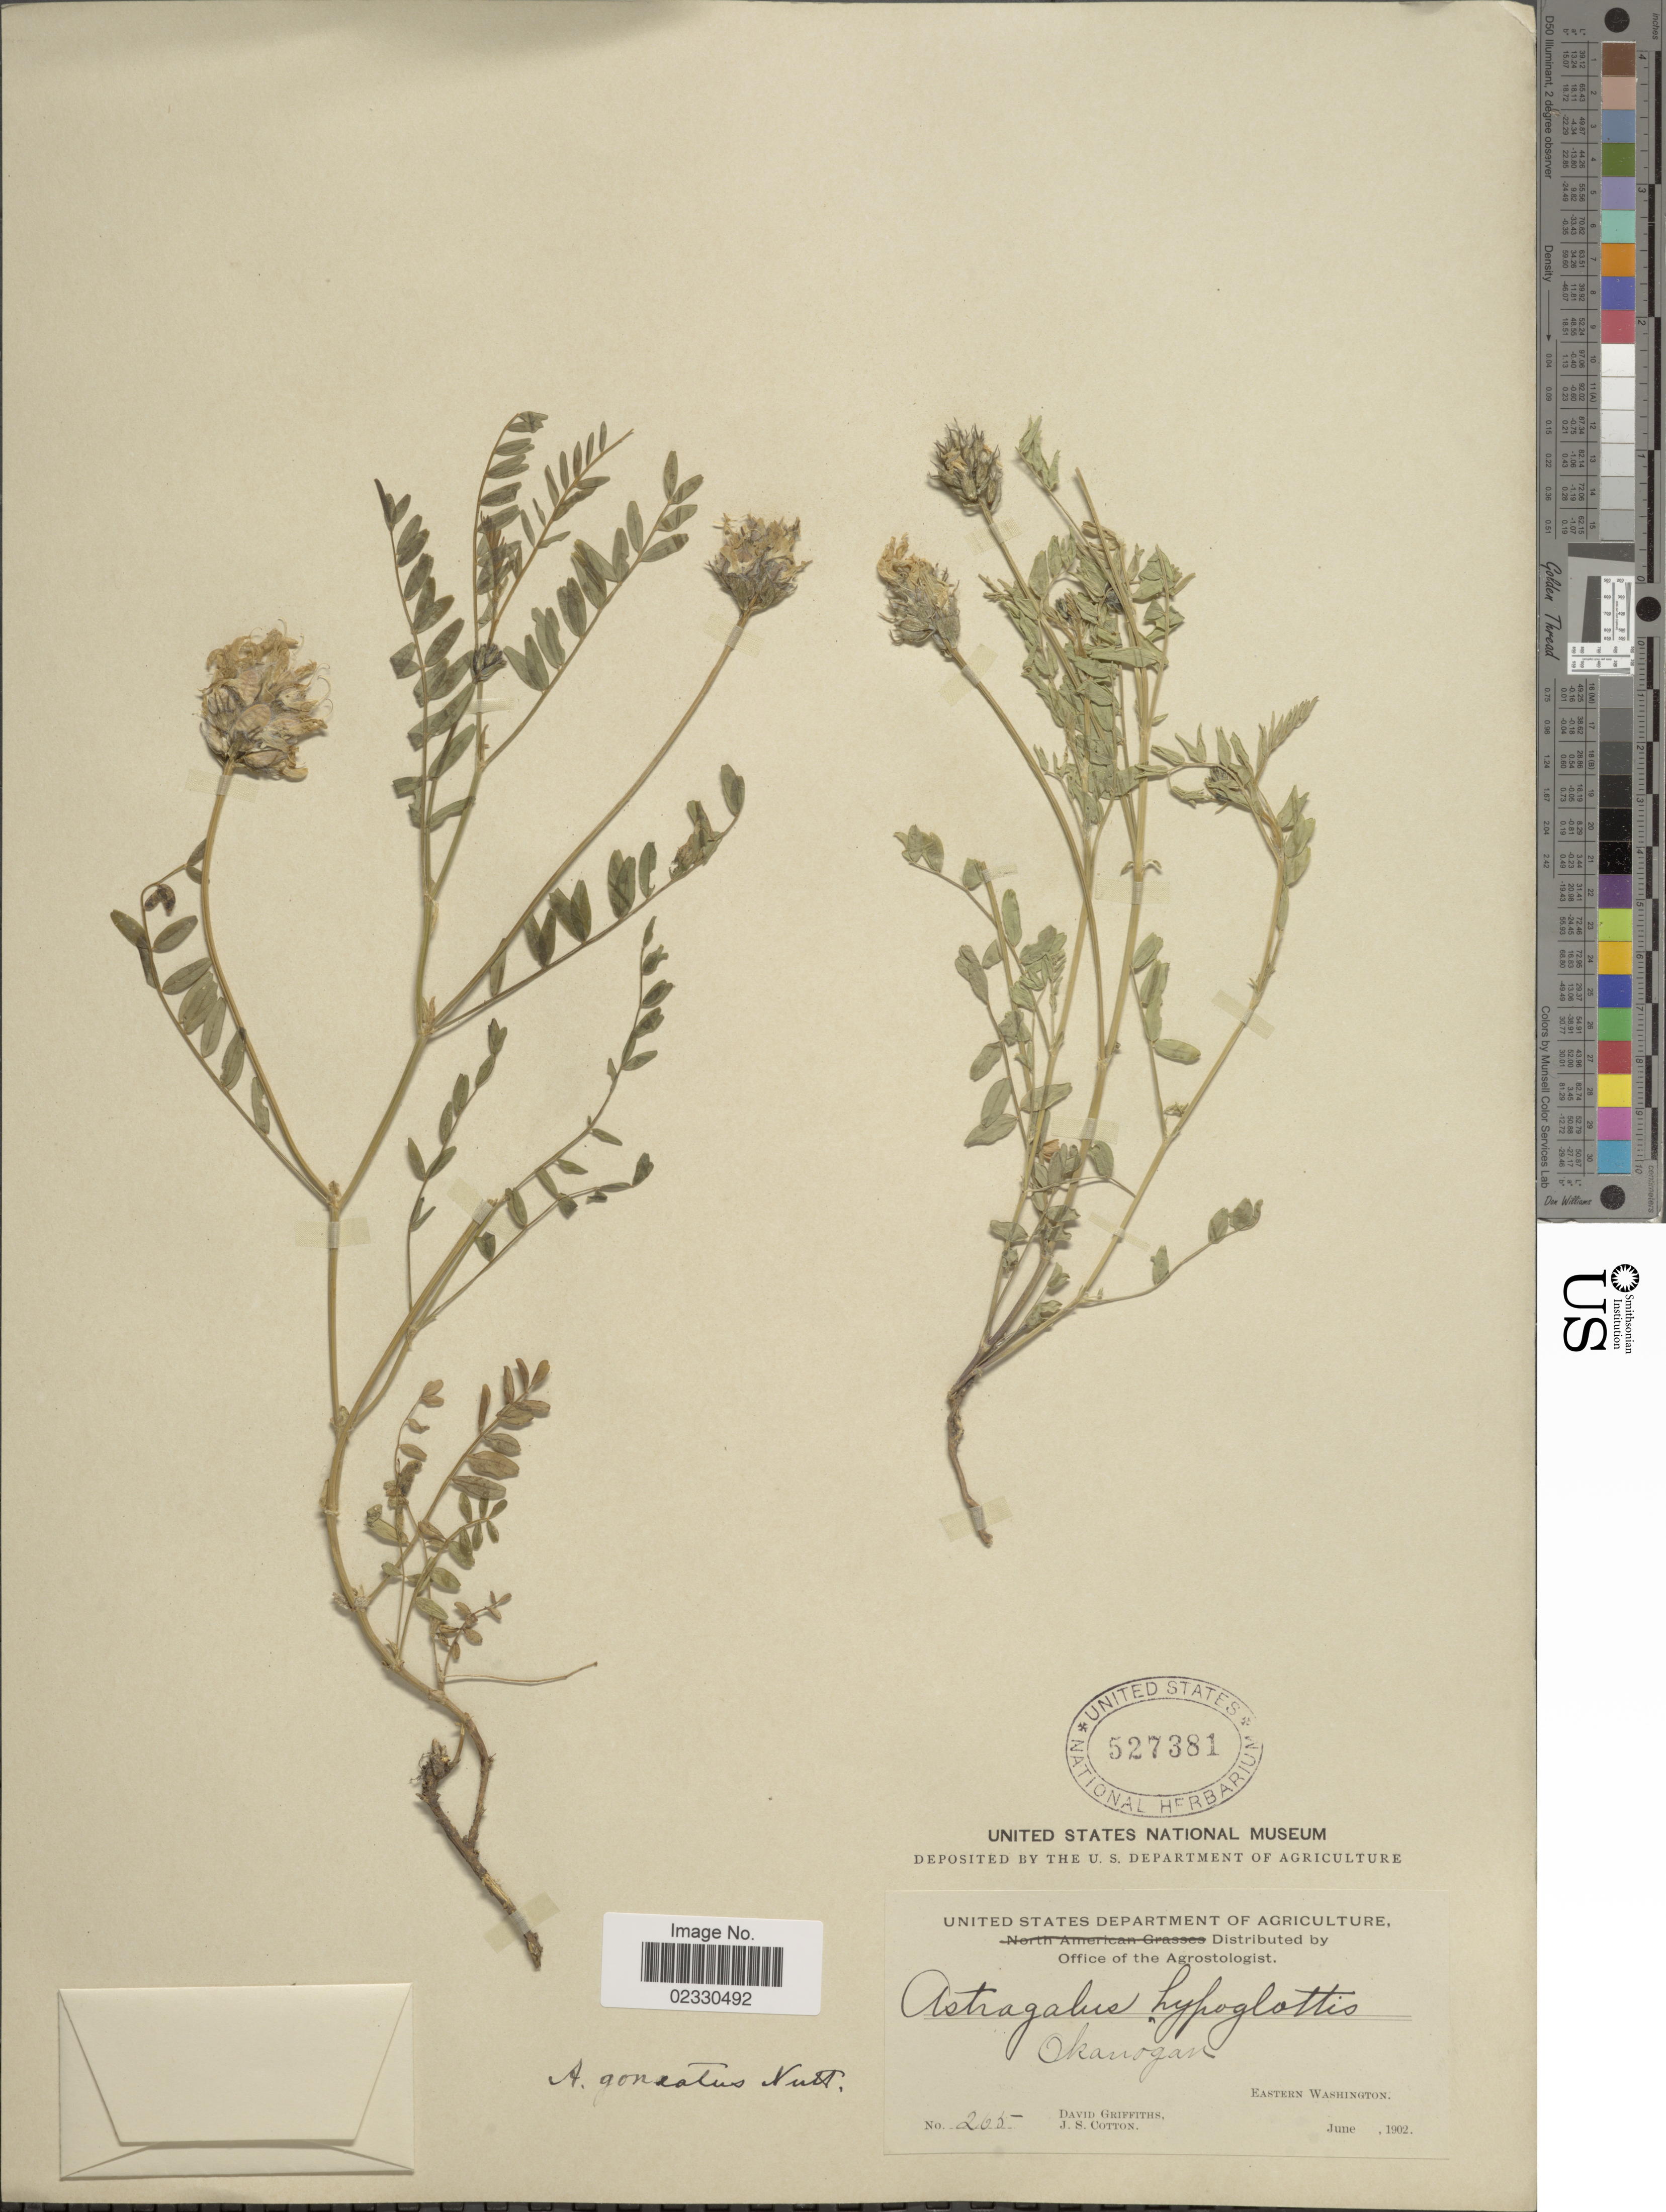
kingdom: Plantae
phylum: Tracheophyta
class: Magnoliopsida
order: Fabales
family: Fabaceae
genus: Astragalus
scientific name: Astragalus dasyglottis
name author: DC.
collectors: D. Griffiths & J. S. Cotton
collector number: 265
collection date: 1902-06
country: United States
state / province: Washington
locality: Okanogan, Eastern Washington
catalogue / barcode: US 527381